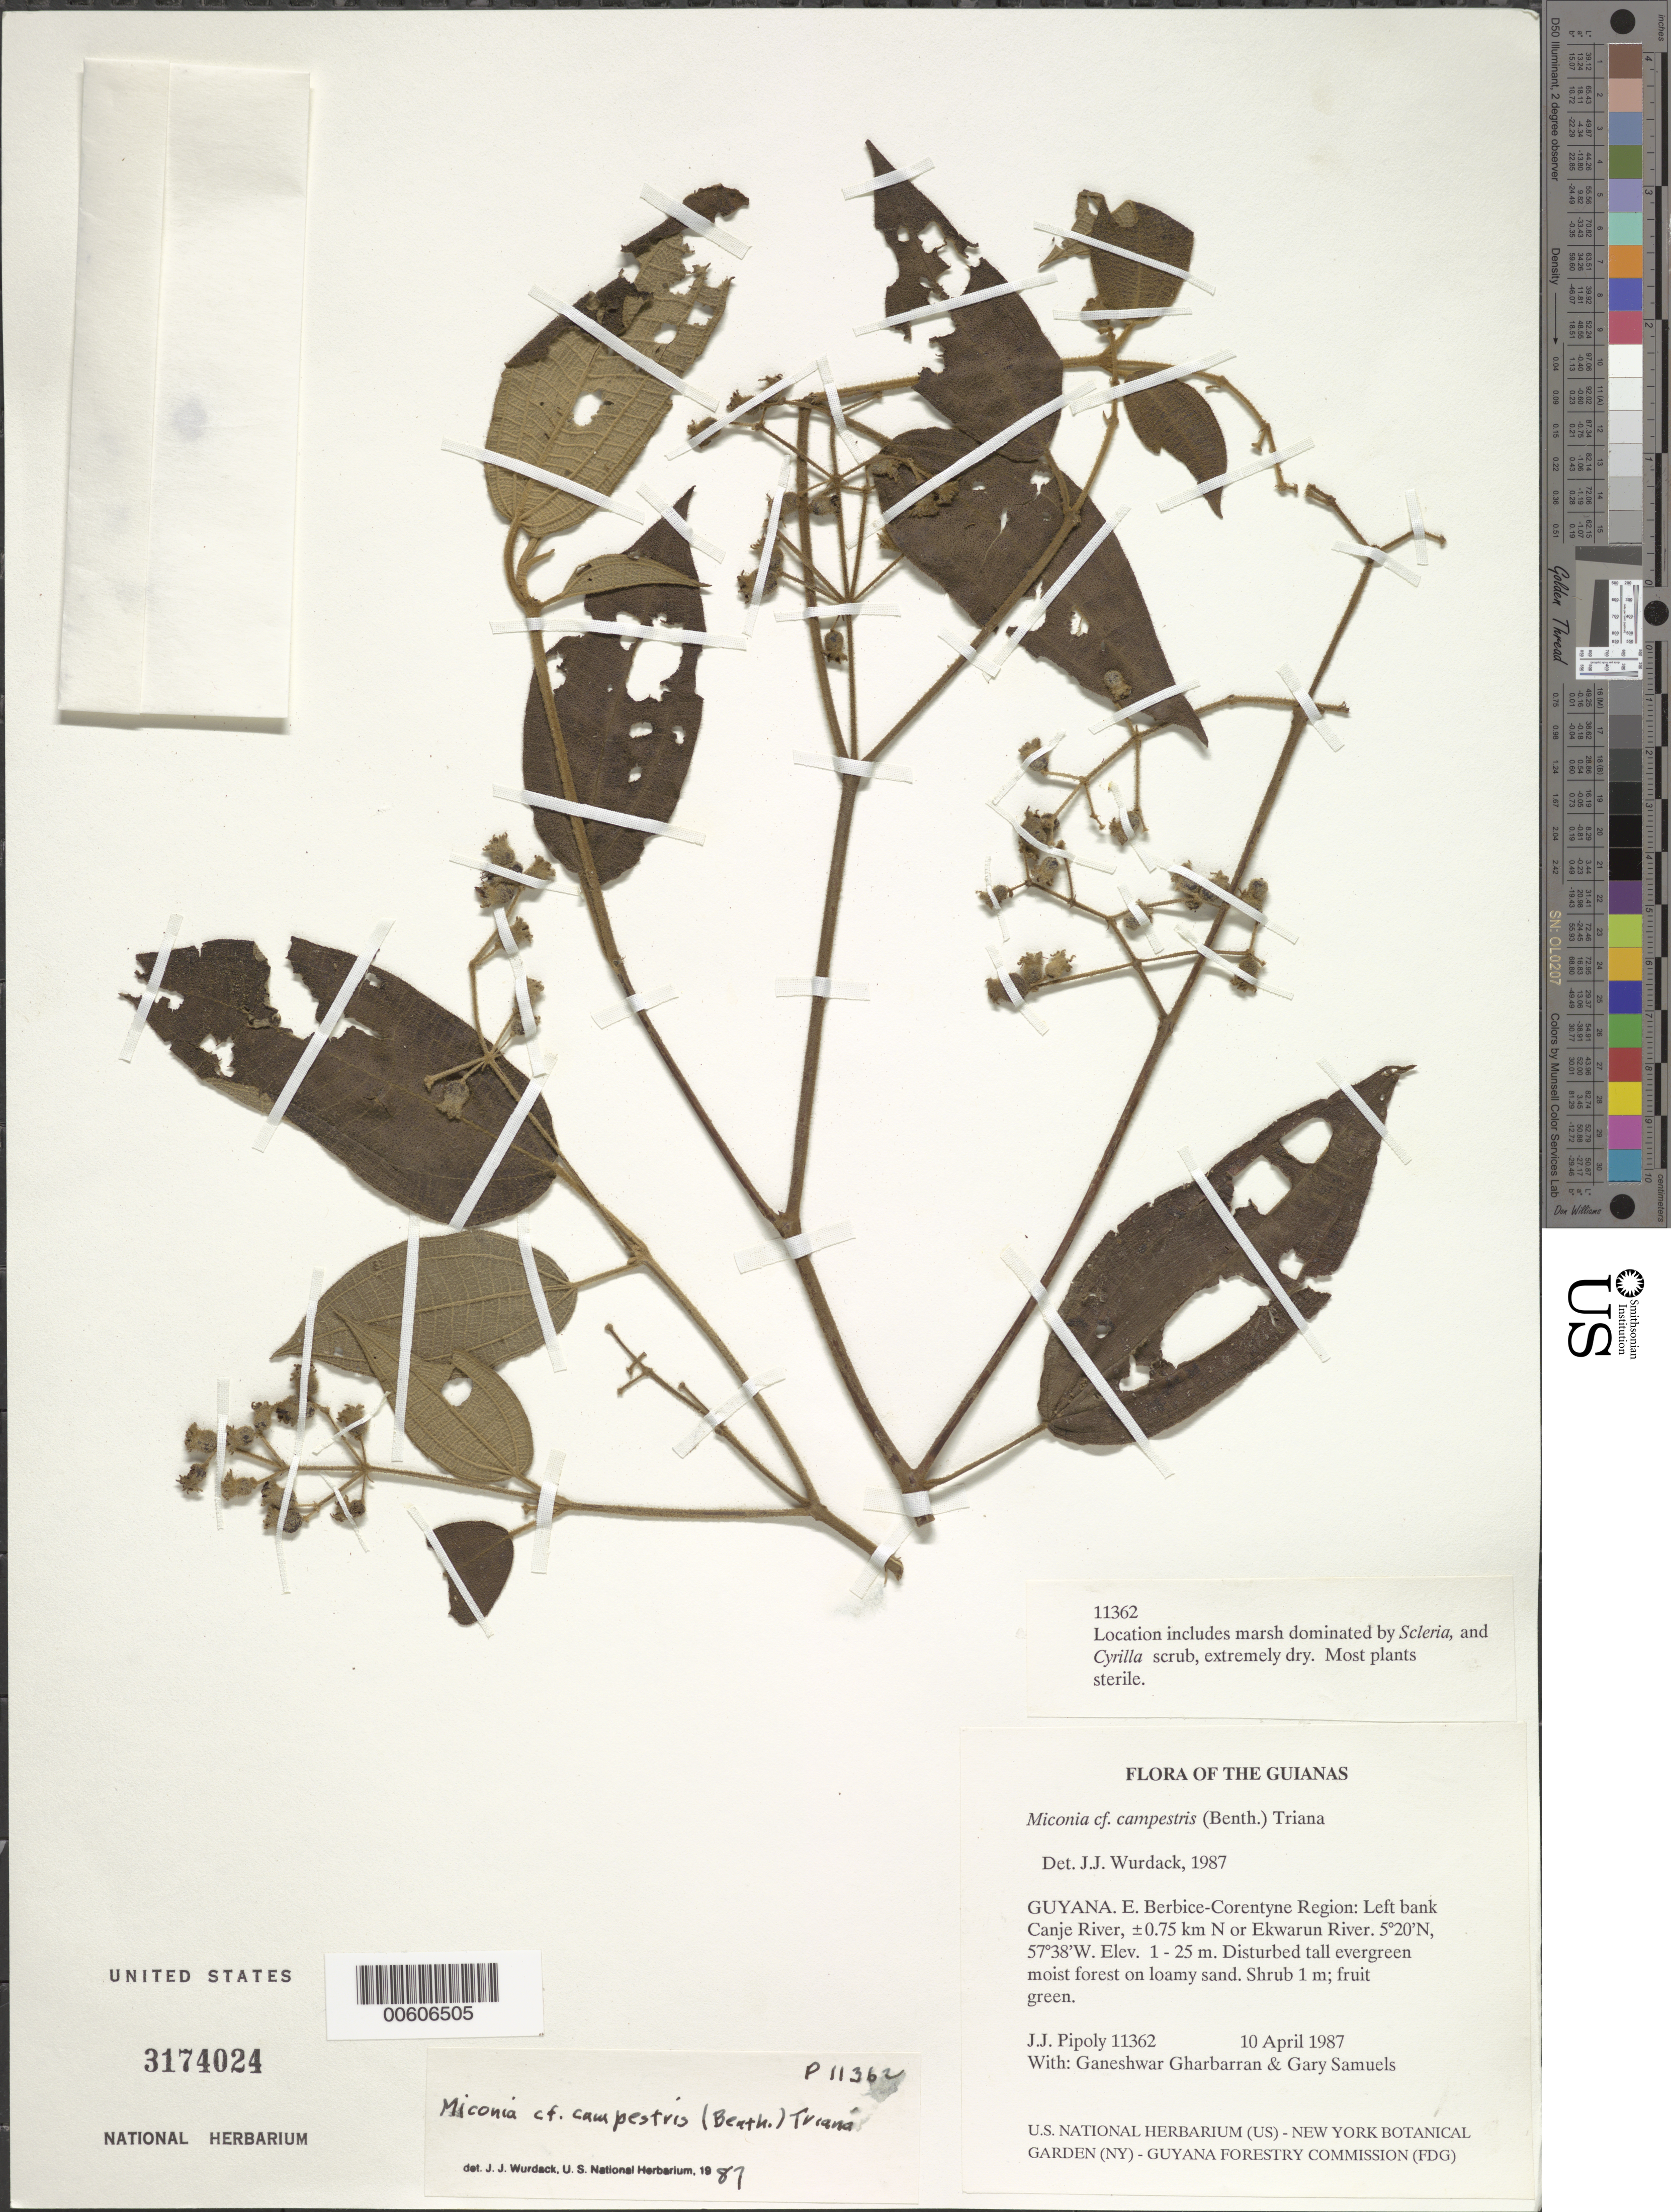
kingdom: Plantae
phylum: Tracheophyta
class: Magnoliopsida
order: Myrtales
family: Melastomataceae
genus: Miconia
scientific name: Miconia campestris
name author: (Benth.) Triana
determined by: Wurdack, John J., (US), US (UNITED STATES)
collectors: J. J. Pipoly, G. Gharbarran & G. Samuels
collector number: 11362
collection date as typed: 10 April 1987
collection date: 1987-04-10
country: Guyana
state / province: E. Berbice-Corentyne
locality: Canje River, ± 0.75 km N of Ekwarun River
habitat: Disturbed tall evergreen moist forest on loamy sand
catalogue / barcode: US 3174024